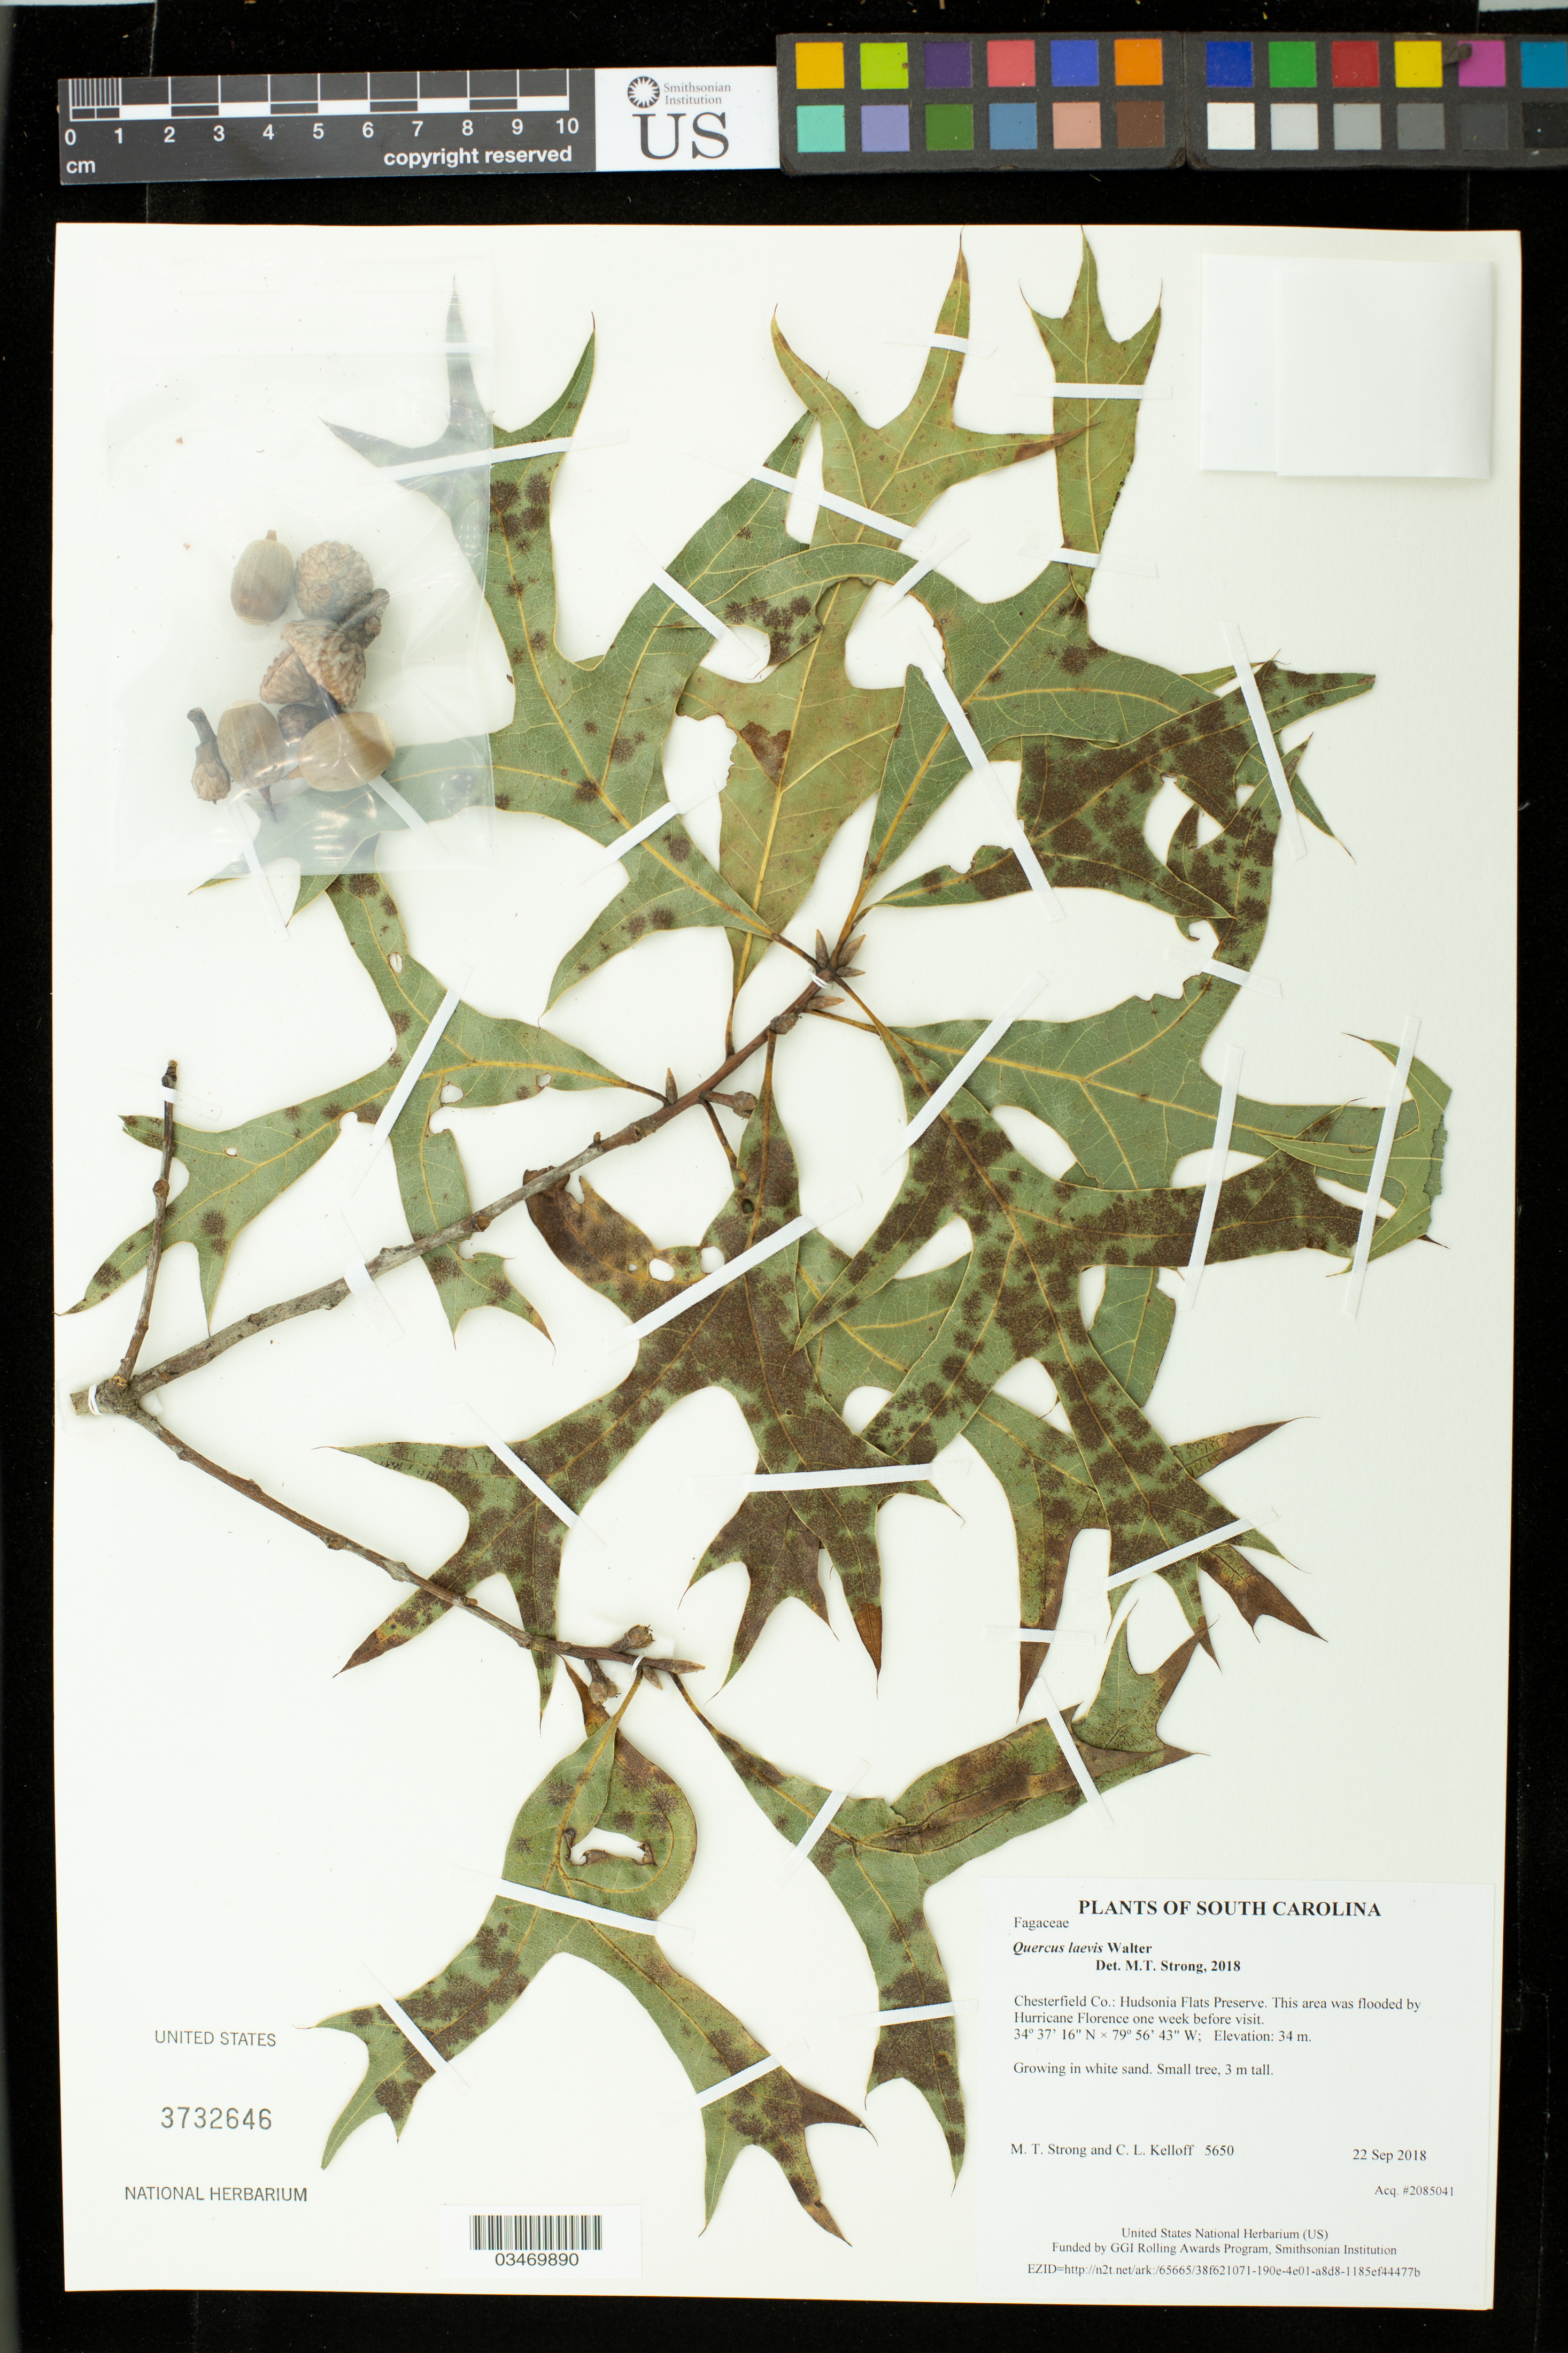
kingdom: Plantae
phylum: Tracheophyta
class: Magnoliopsida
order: Fagales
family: Fagaceae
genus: Quercus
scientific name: Quercus laevis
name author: Walter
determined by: Strong, M. T., (US), Smithsonian Institution - National Museum of Natural History (UNITED STATES)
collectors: M. T. Strong & C. L. Kelloff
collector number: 5650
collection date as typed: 22 Sep 2018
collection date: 2018-09-22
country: United States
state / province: South Carolina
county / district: Chesterfield Co.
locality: Hudsonia Flats Preserve. This area was flooded by Hurricane Florence one week before visit.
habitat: Growing in white sand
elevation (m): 34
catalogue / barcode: US 3732646